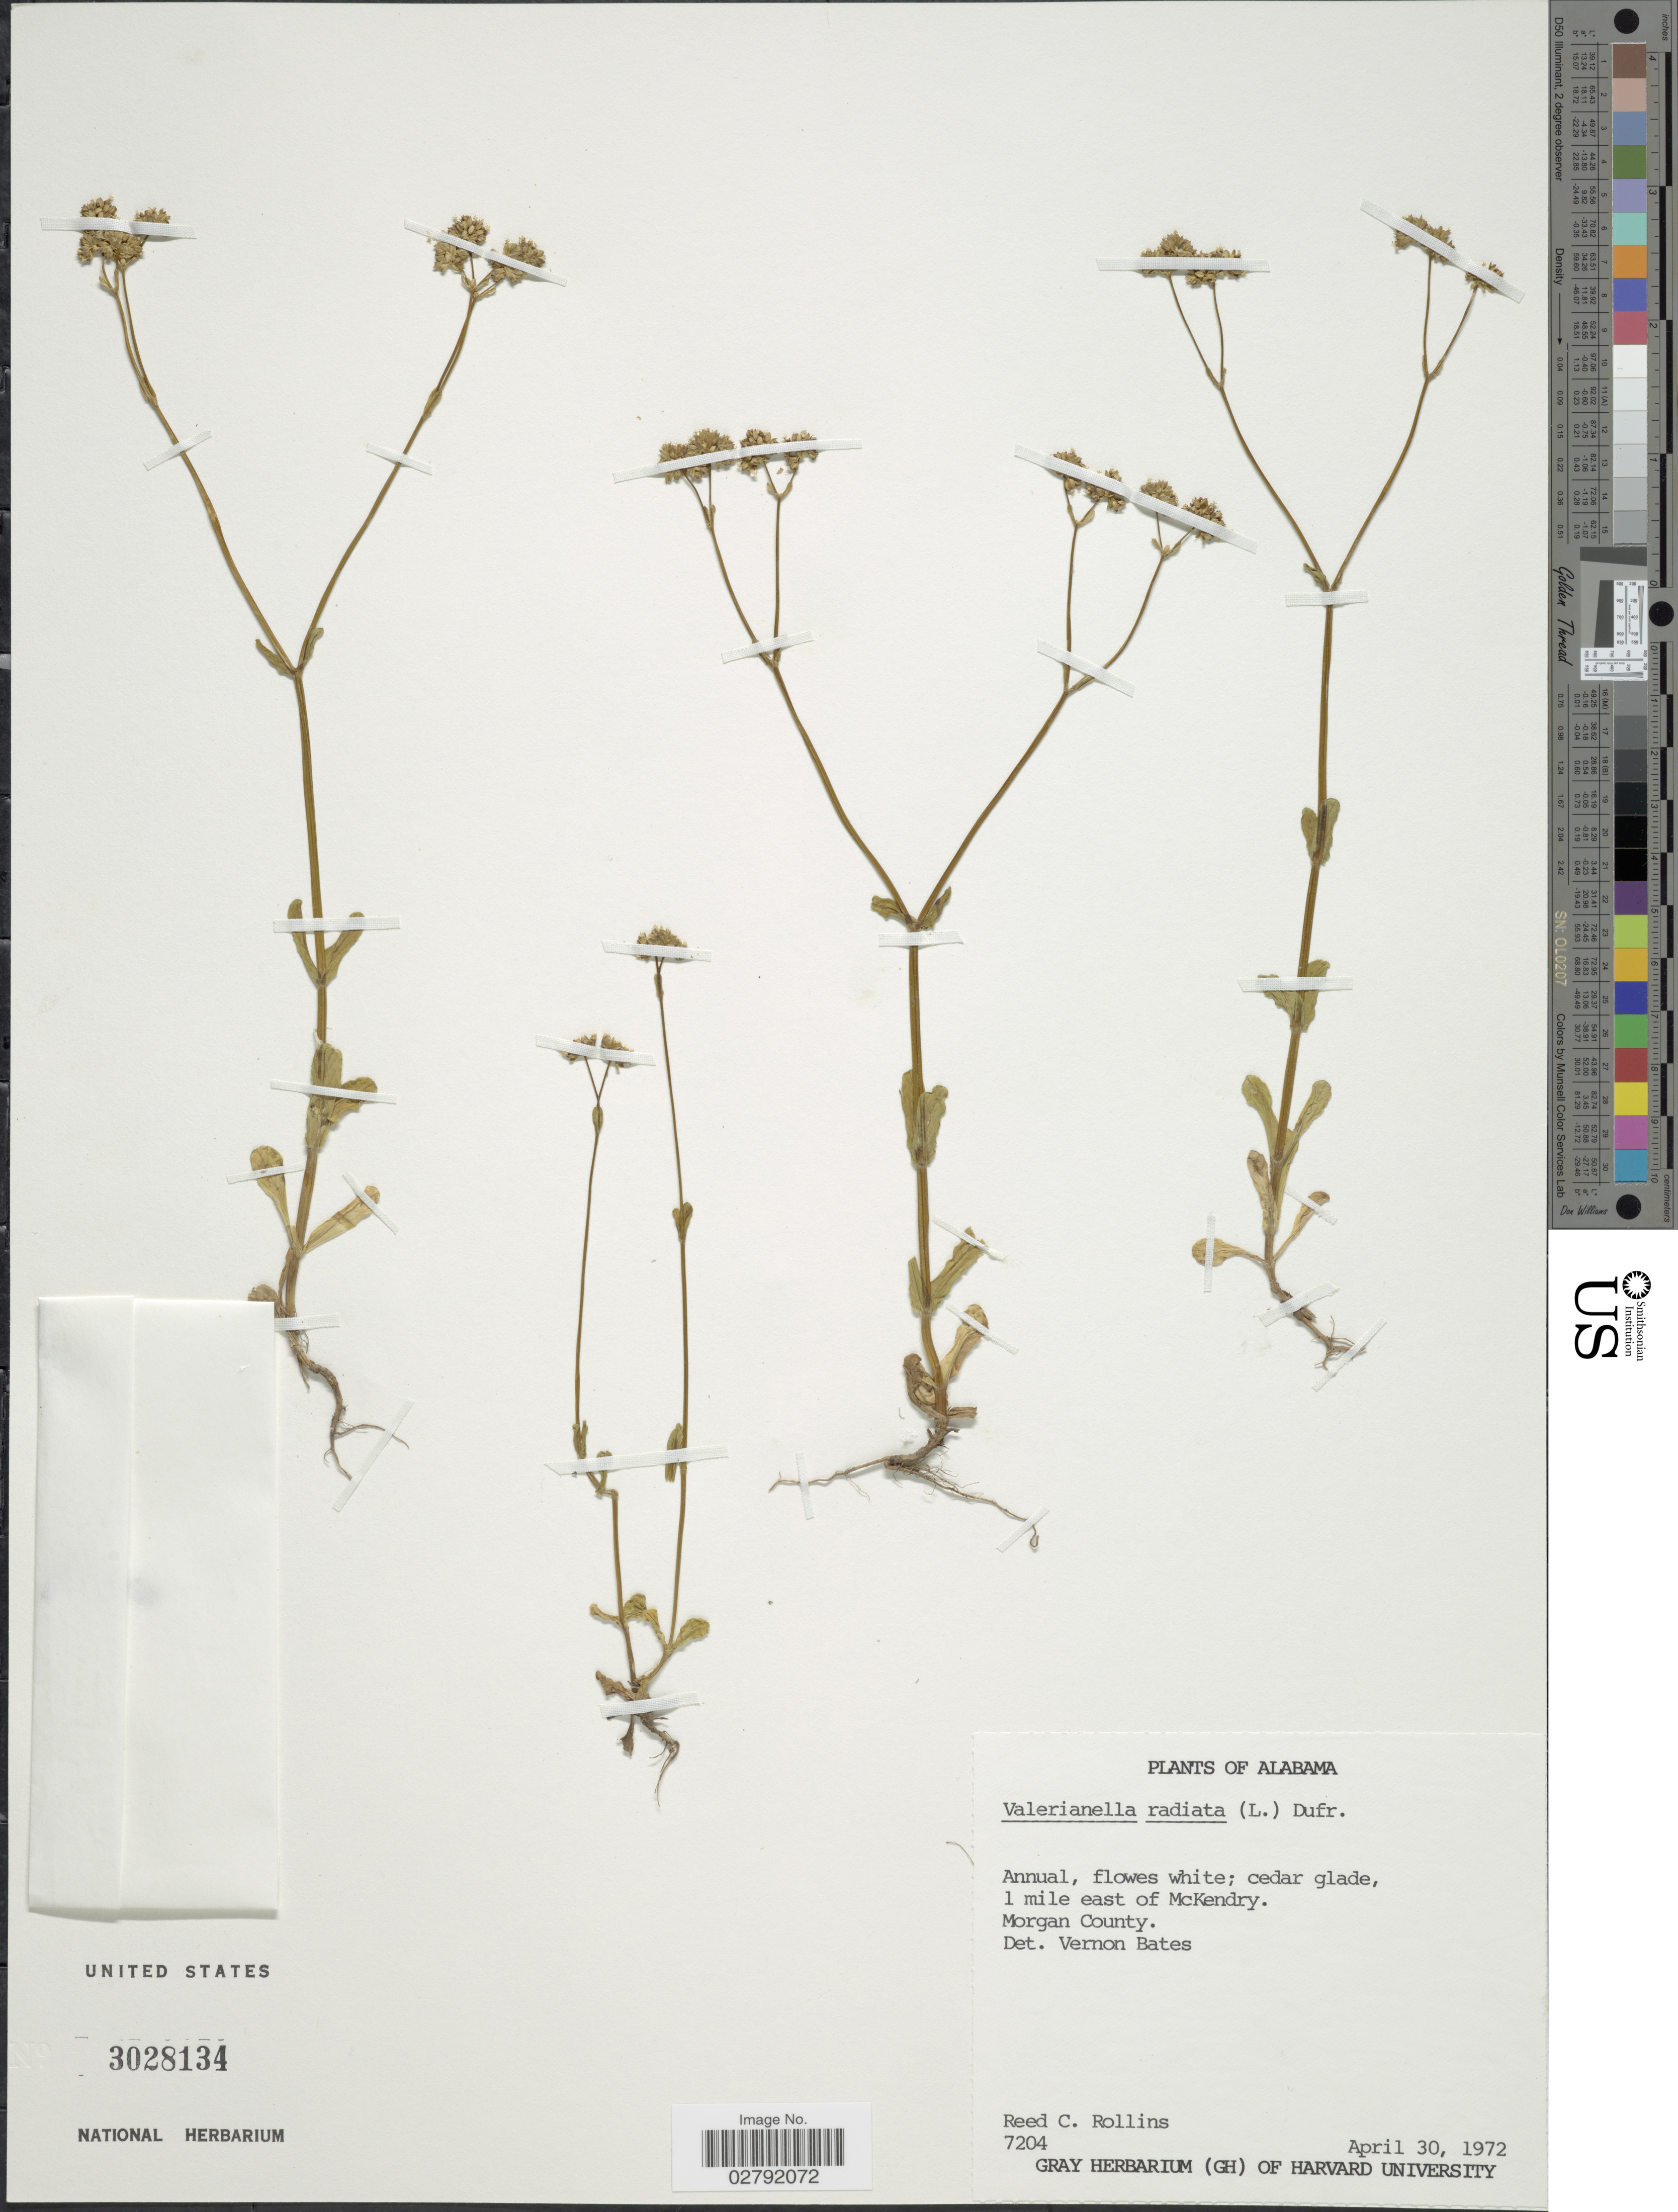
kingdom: Plantae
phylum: Tracheophyta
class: Magnoliopsida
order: Dipsacales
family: Caprifoliaceae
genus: Valerianella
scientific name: Valerianella radiata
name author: (L.) Dufr.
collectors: R. C. Rollins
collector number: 7204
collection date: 1972-04-30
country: United States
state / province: Alabama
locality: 1 mile east of McKendry. Morgan County.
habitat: cedar glade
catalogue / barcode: US 3028134